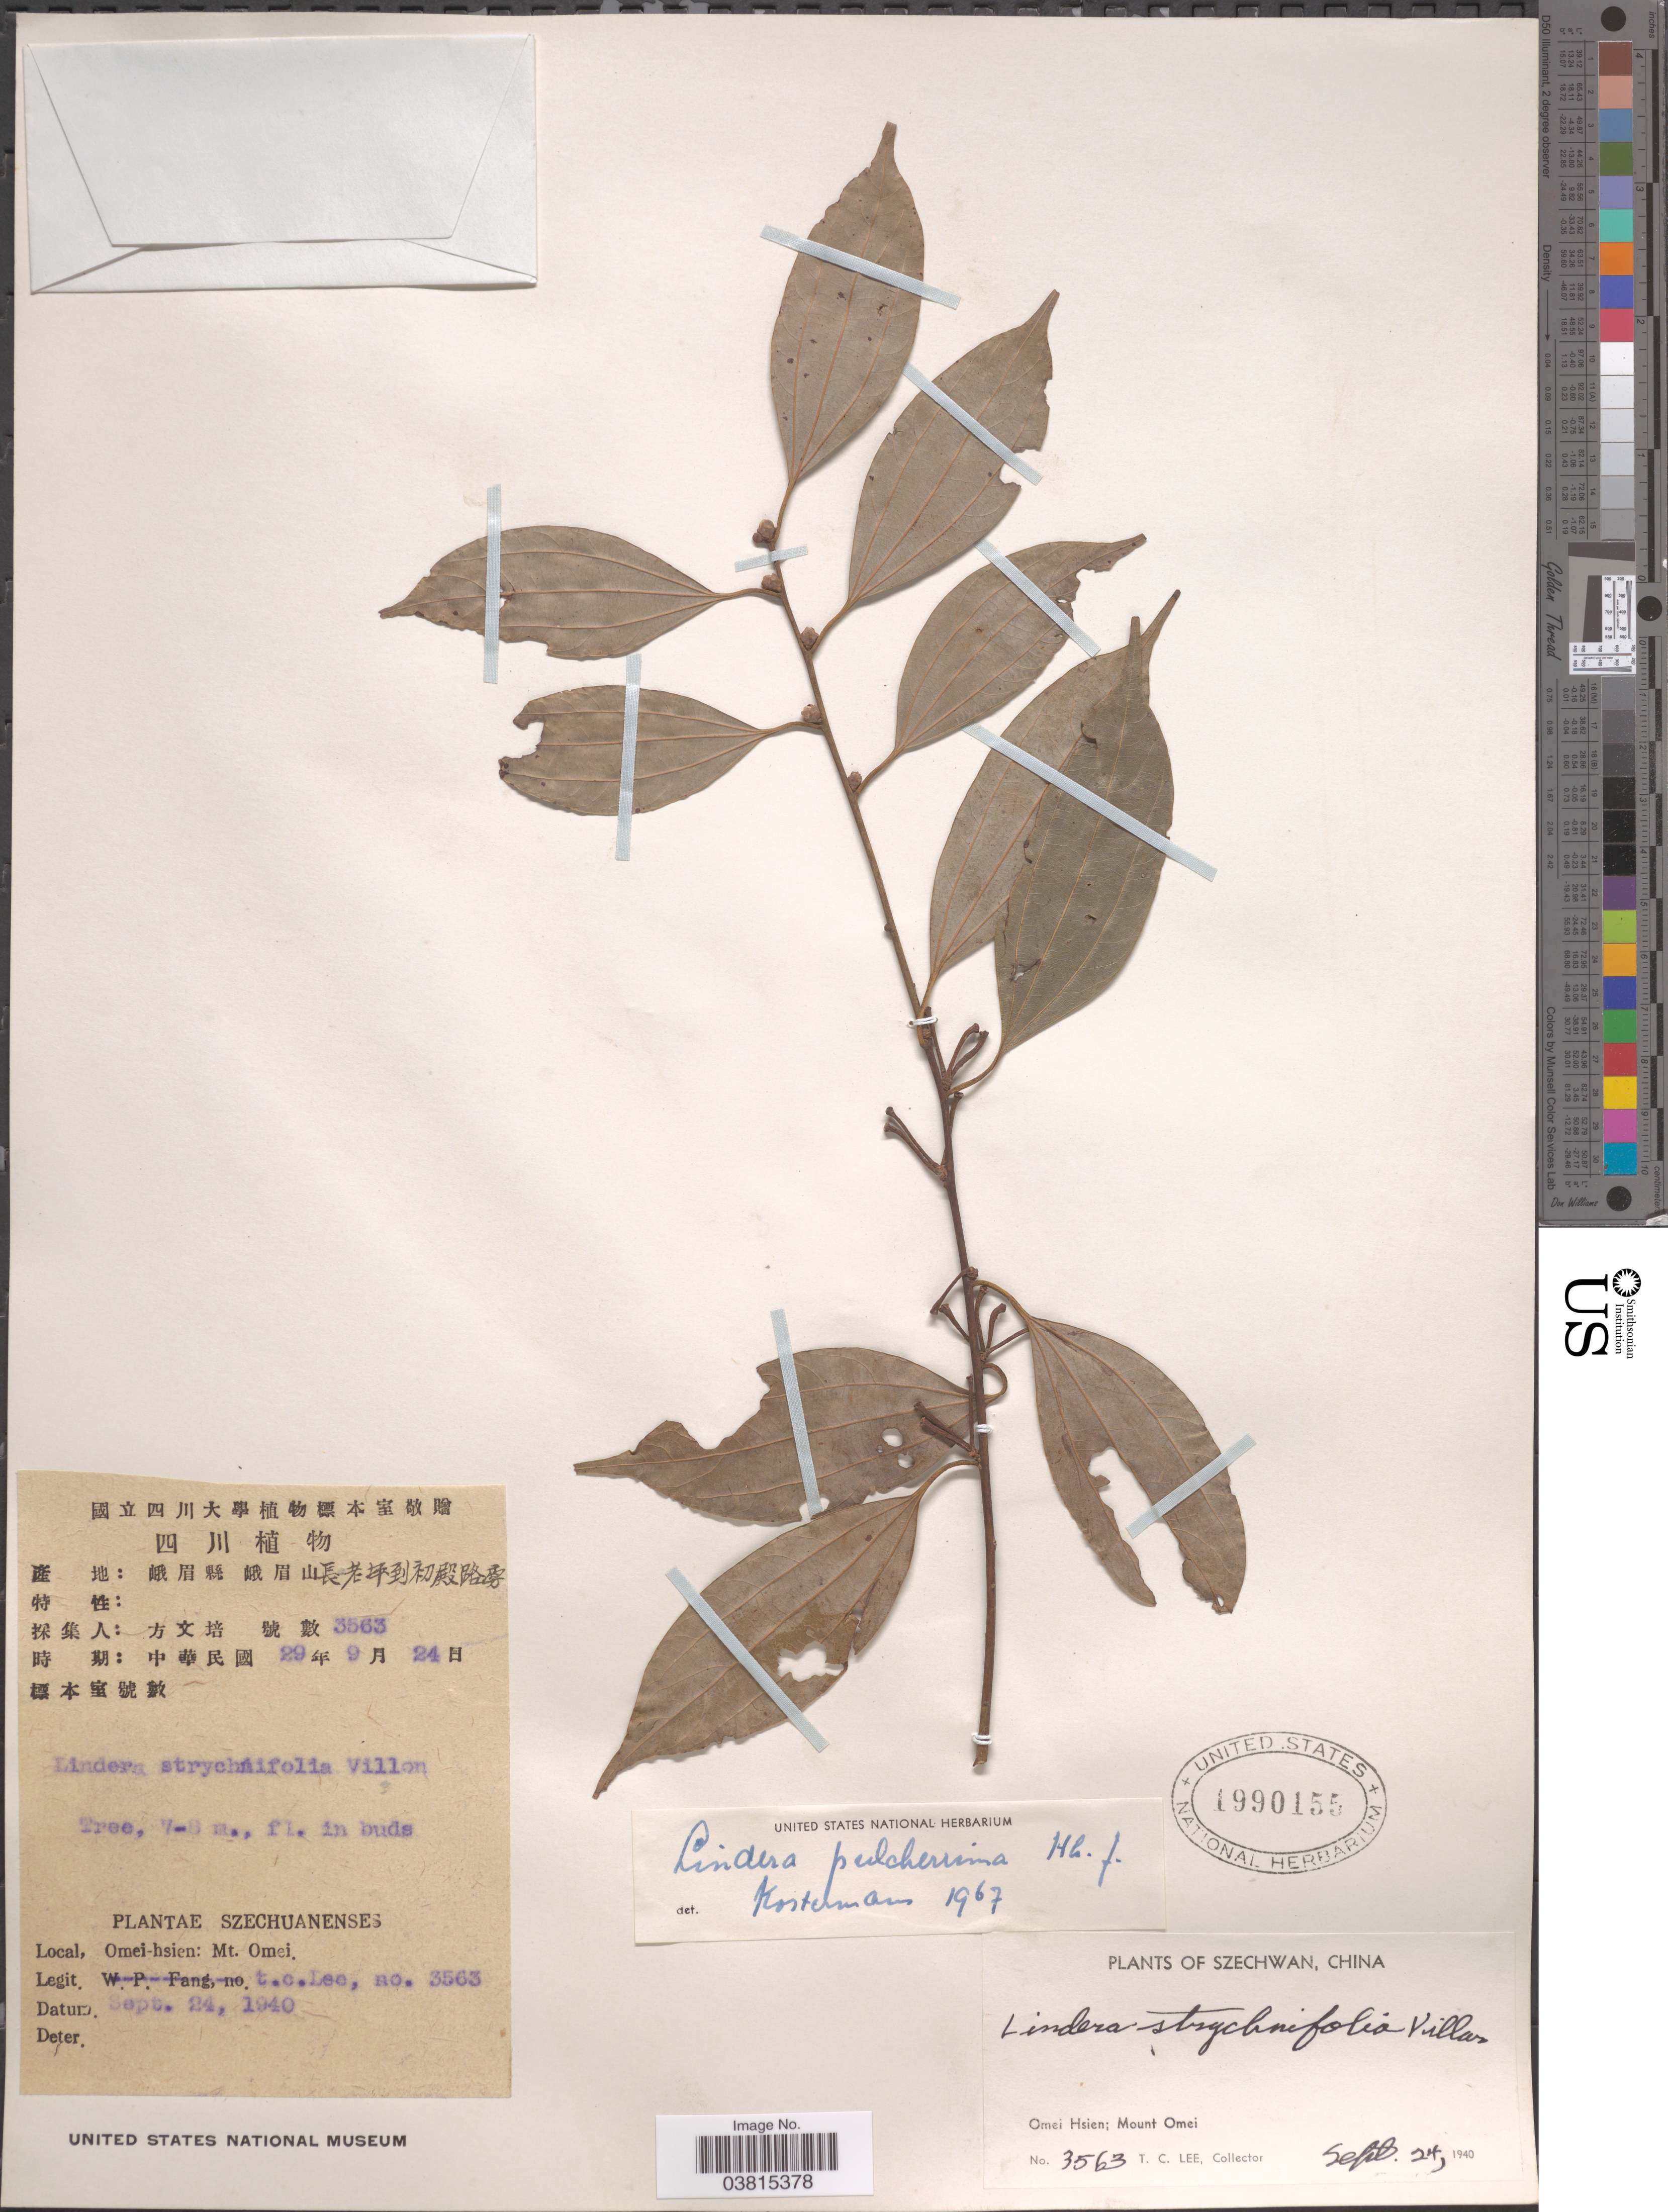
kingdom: Plantae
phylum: Tracheophyta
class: Magnoliopsida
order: Laurales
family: Lauraceae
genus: Lindera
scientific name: Lindera pulcherrima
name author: (Nees) Hook. f.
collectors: T. Lee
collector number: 3563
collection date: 1940-09-24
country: China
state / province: Sichuan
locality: Szechwan. Omei Hsien; Mount Omei.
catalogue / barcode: US 1990155